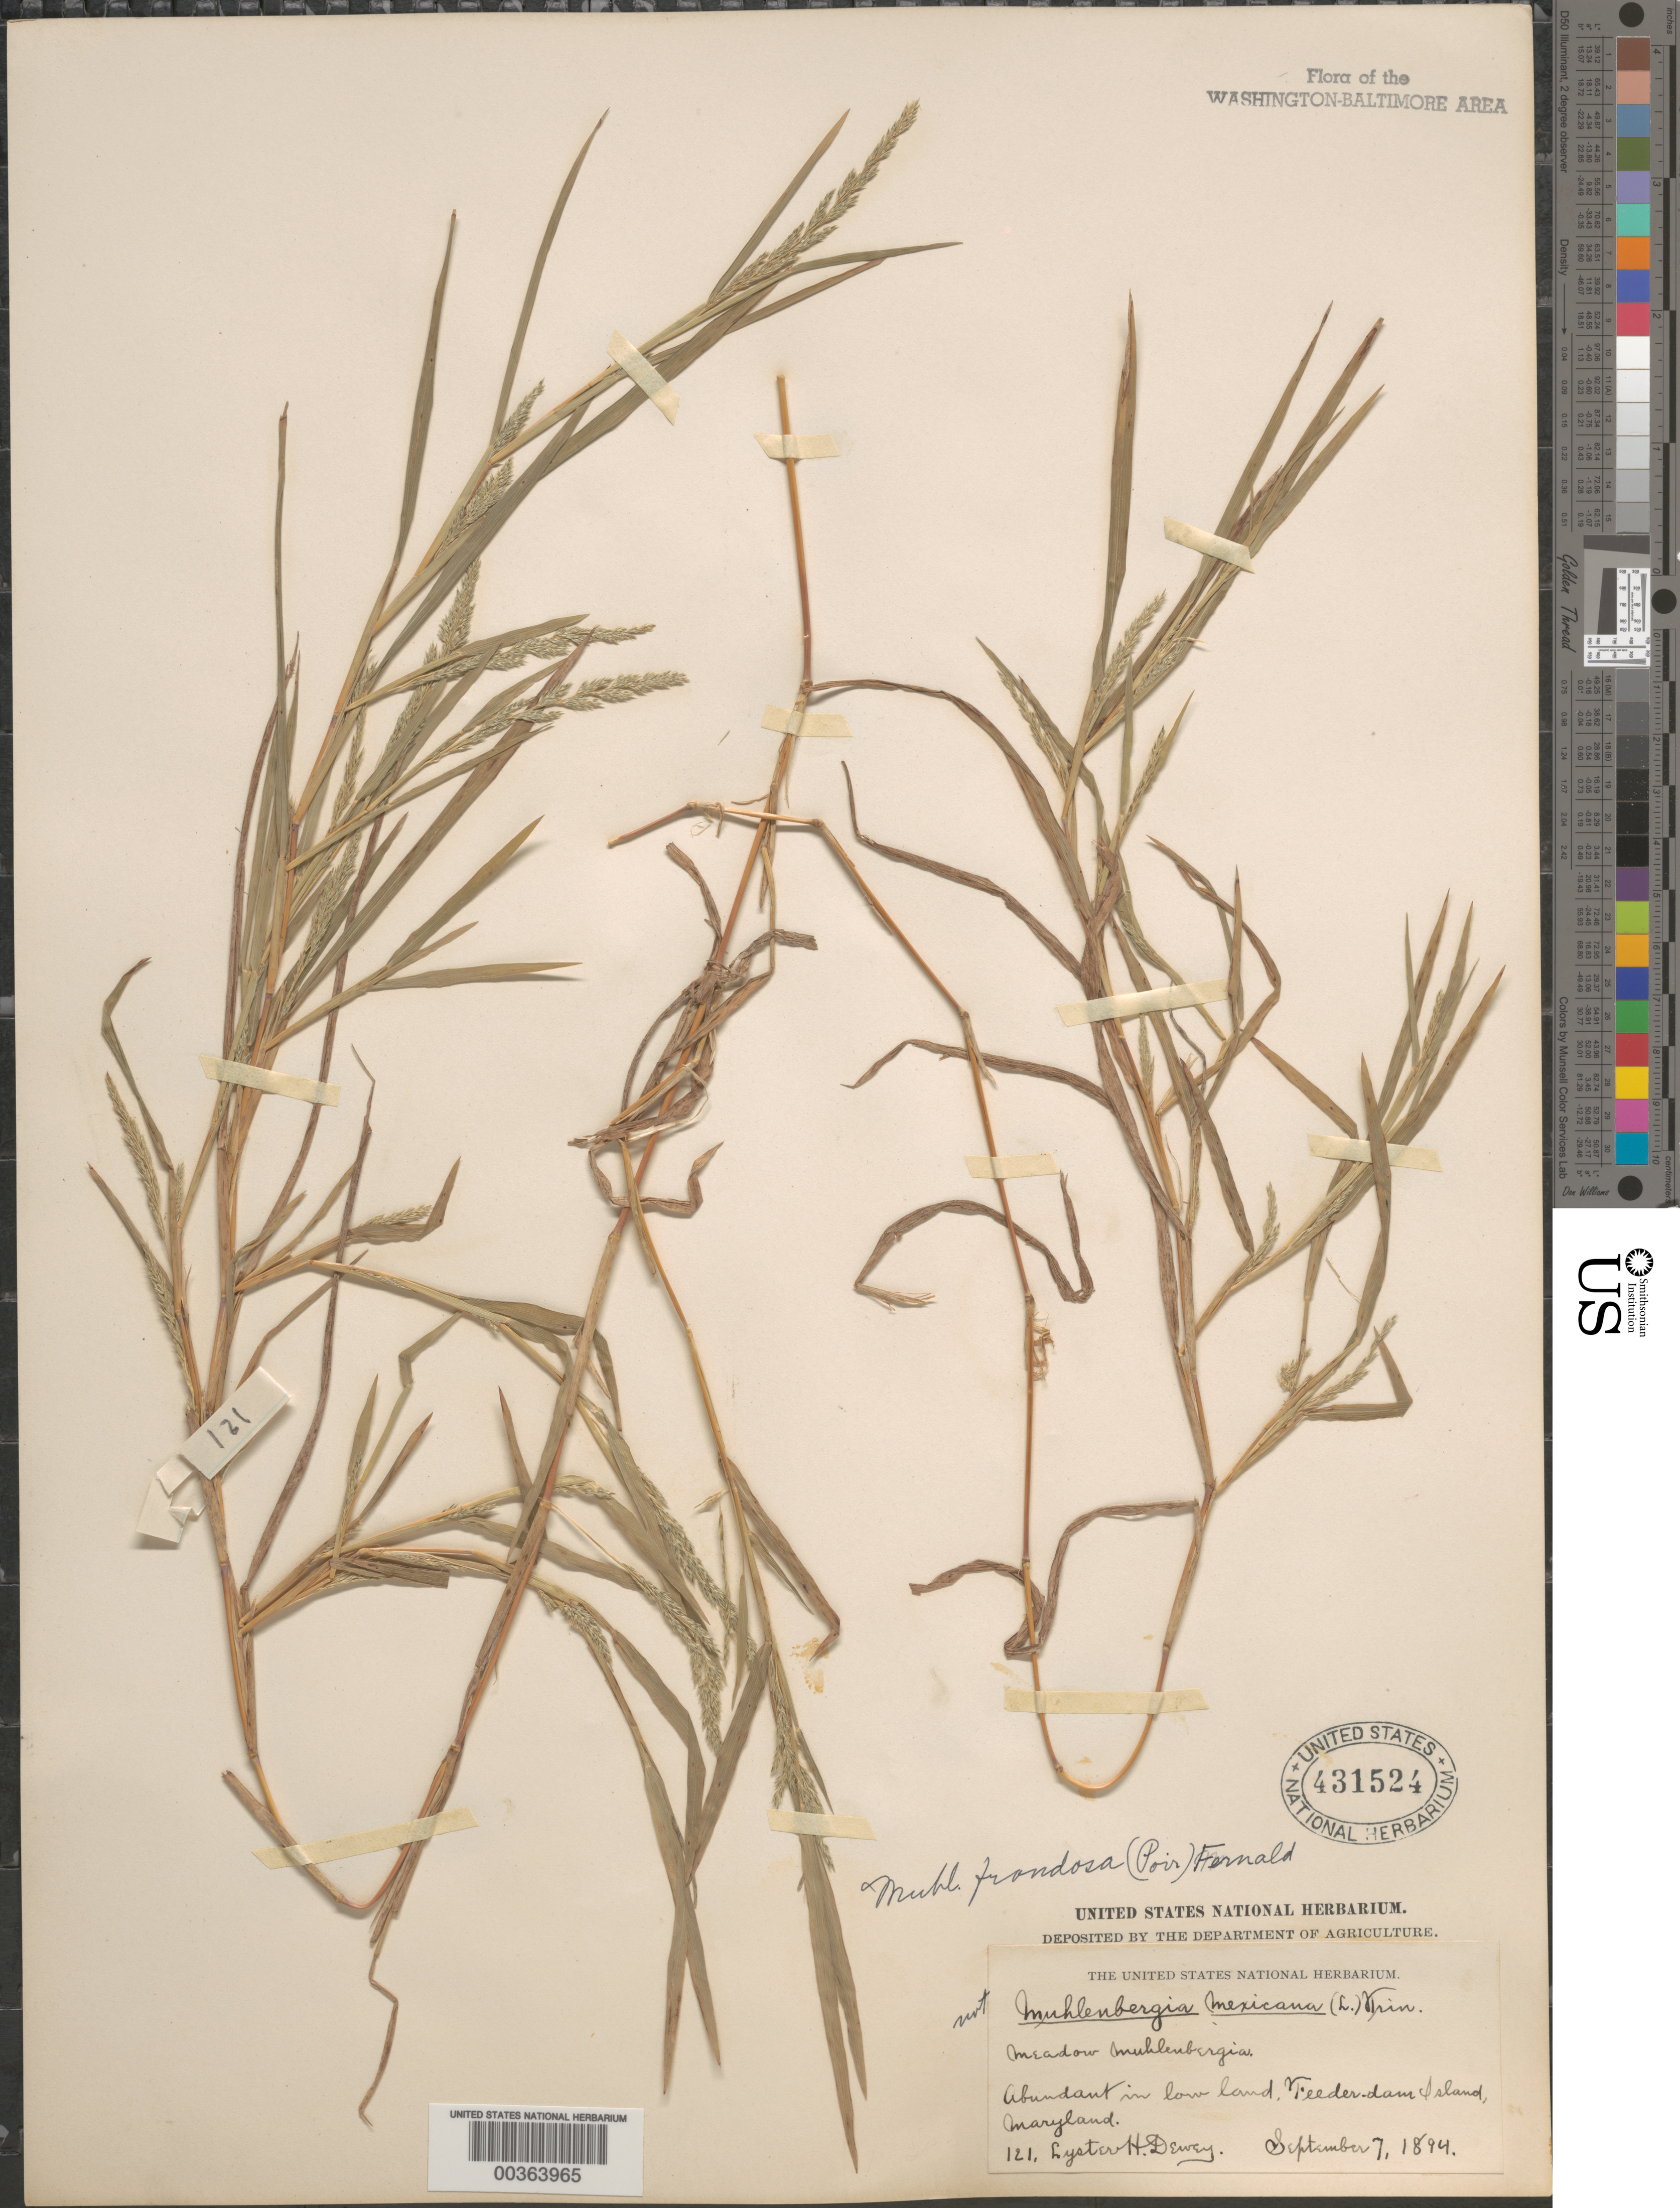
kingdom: Plantae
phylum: Tracheophyta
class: Liliopsida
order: Poales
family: Poaceae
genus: Muhlenbergia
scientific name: Muhlenbergia frondosa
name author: (Poir.) Fernald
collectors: L. H. Dewey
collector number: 121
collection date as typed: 07 Sep 1894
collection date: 1894-09-07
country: United States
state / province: Maryland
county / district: Montgomery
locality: Feeder Dam I. C. & O. Canal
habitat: In low land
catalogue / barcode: US 431524